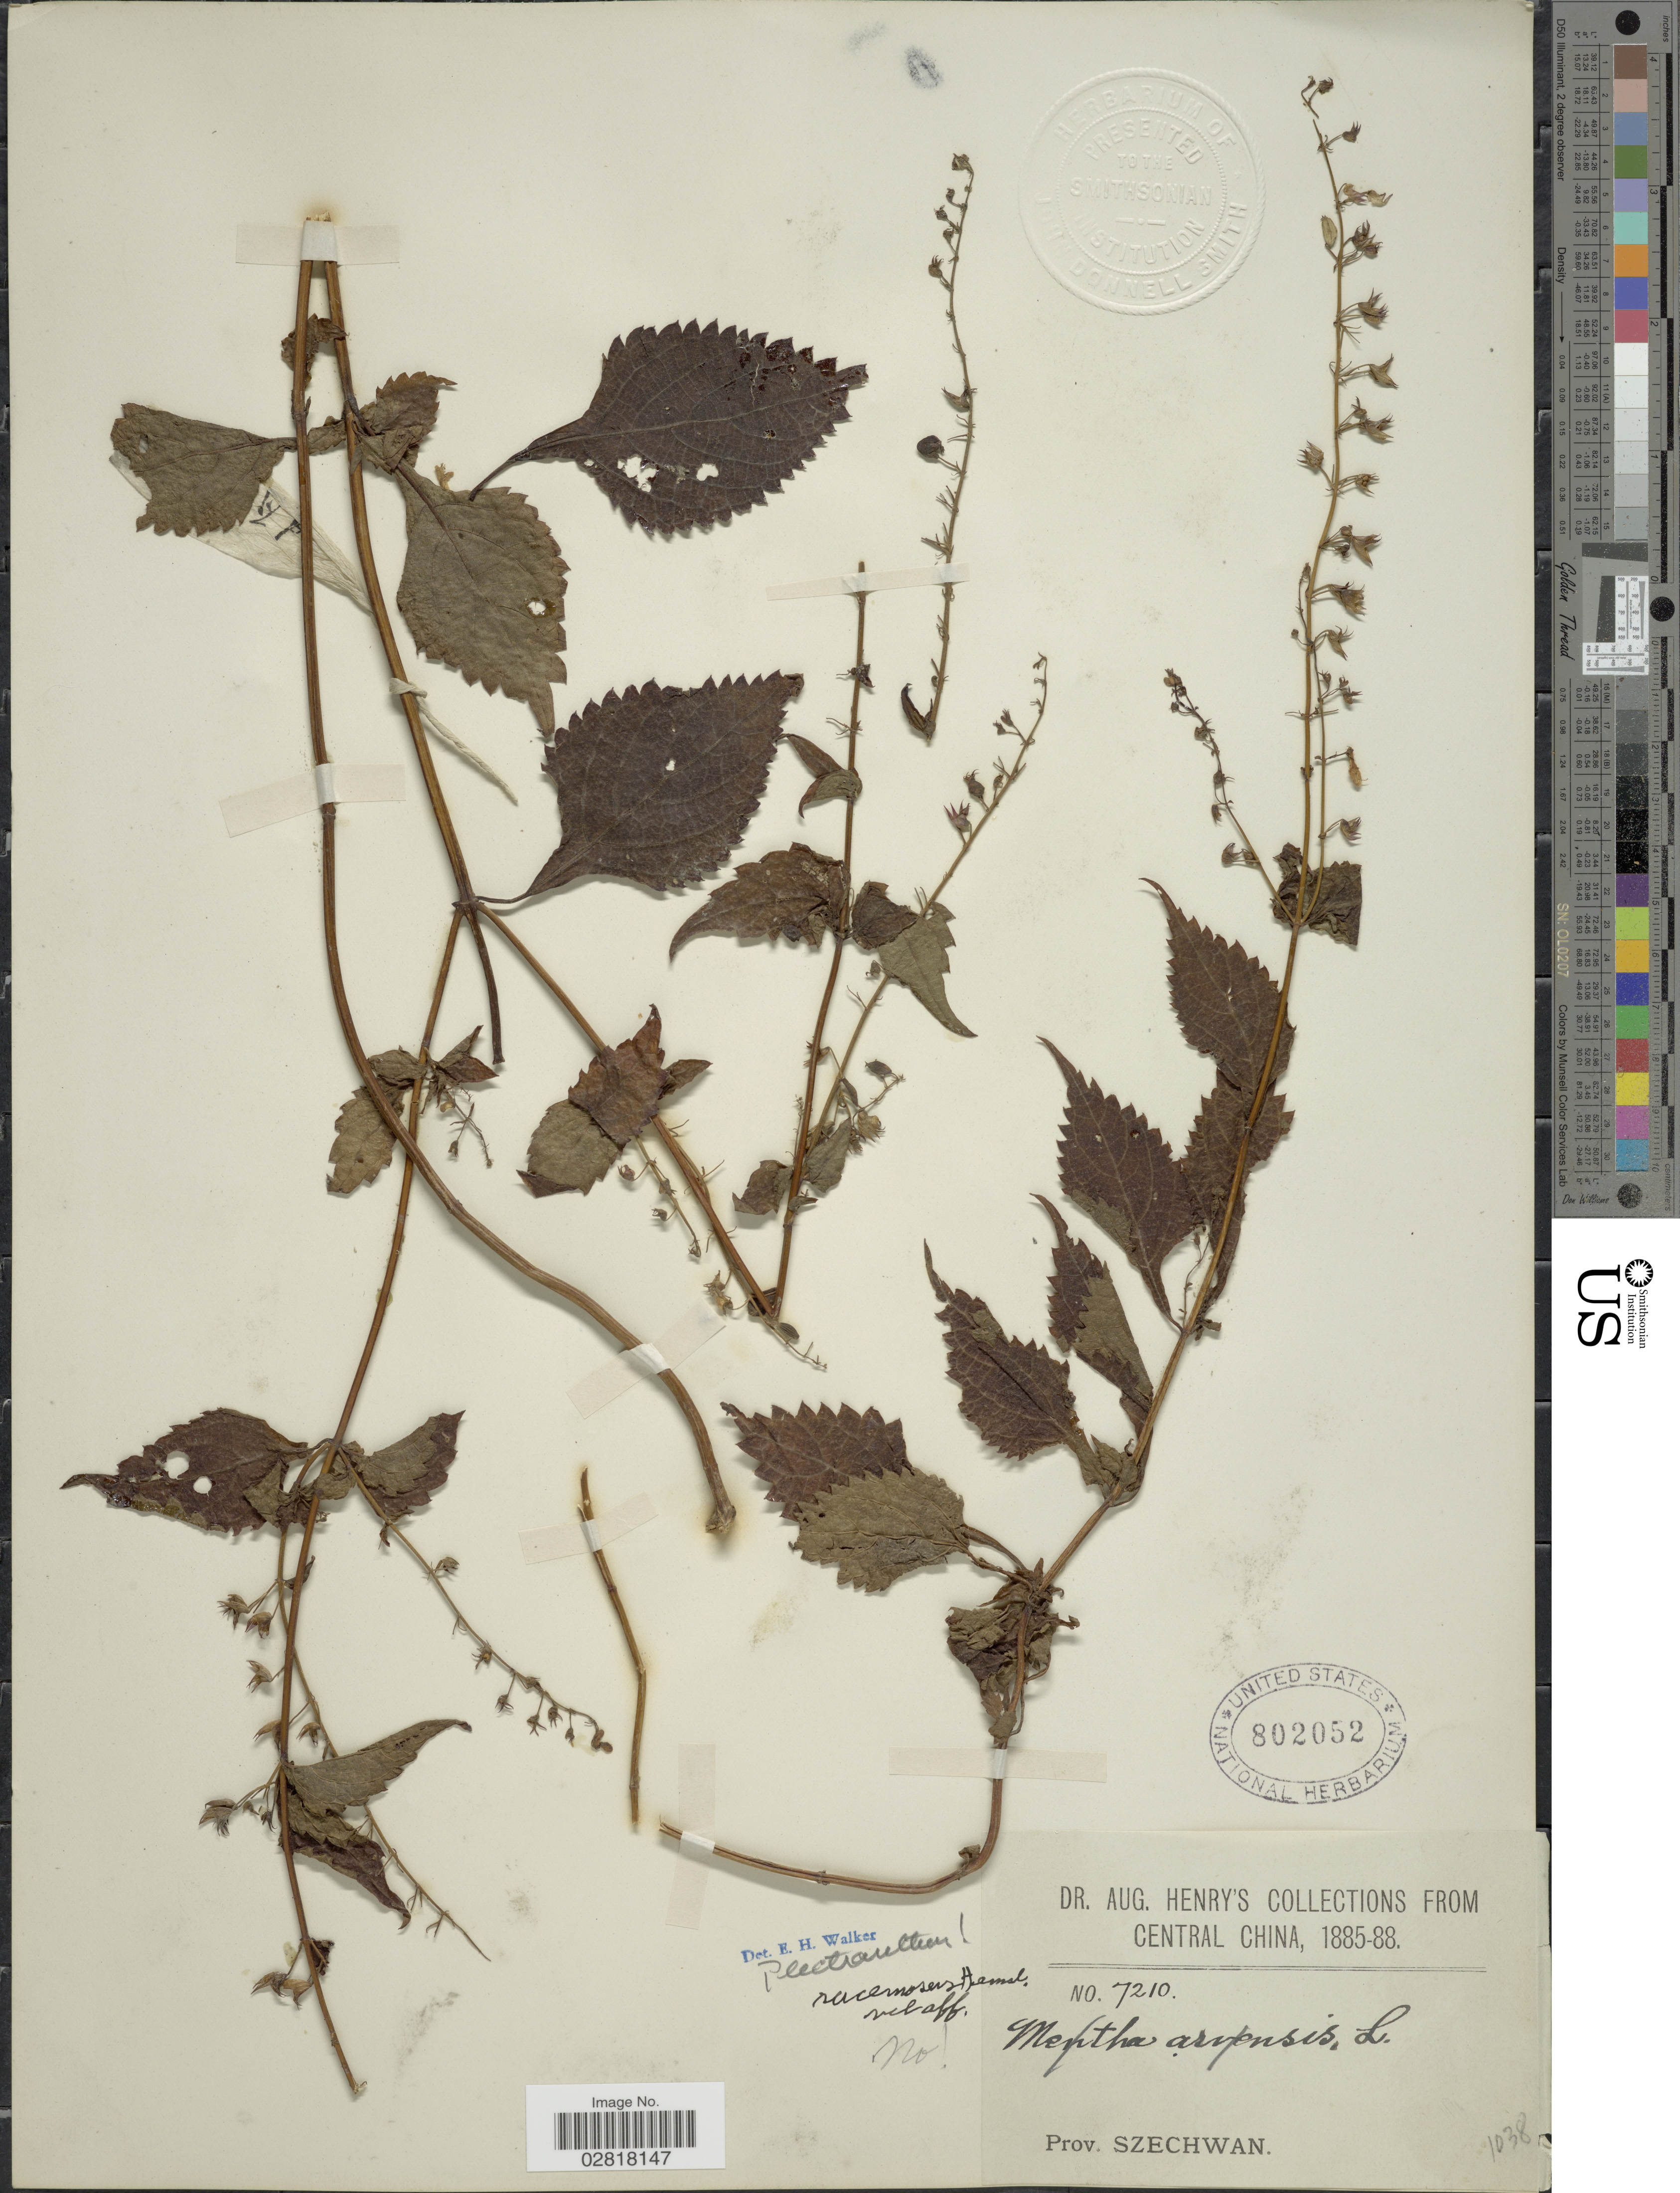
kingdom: Plantae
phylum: Tracheophyta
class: Magnoliopsida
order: Lamiales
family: Lamiaceae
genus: Plectranthus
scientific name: Plectranthus racemosus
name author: Hemsl.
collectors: A. Henry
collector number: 7210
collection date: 1885/1888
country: China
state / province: Sichuan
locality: Central China, Prov. Szechwan.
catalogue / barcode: US 802052